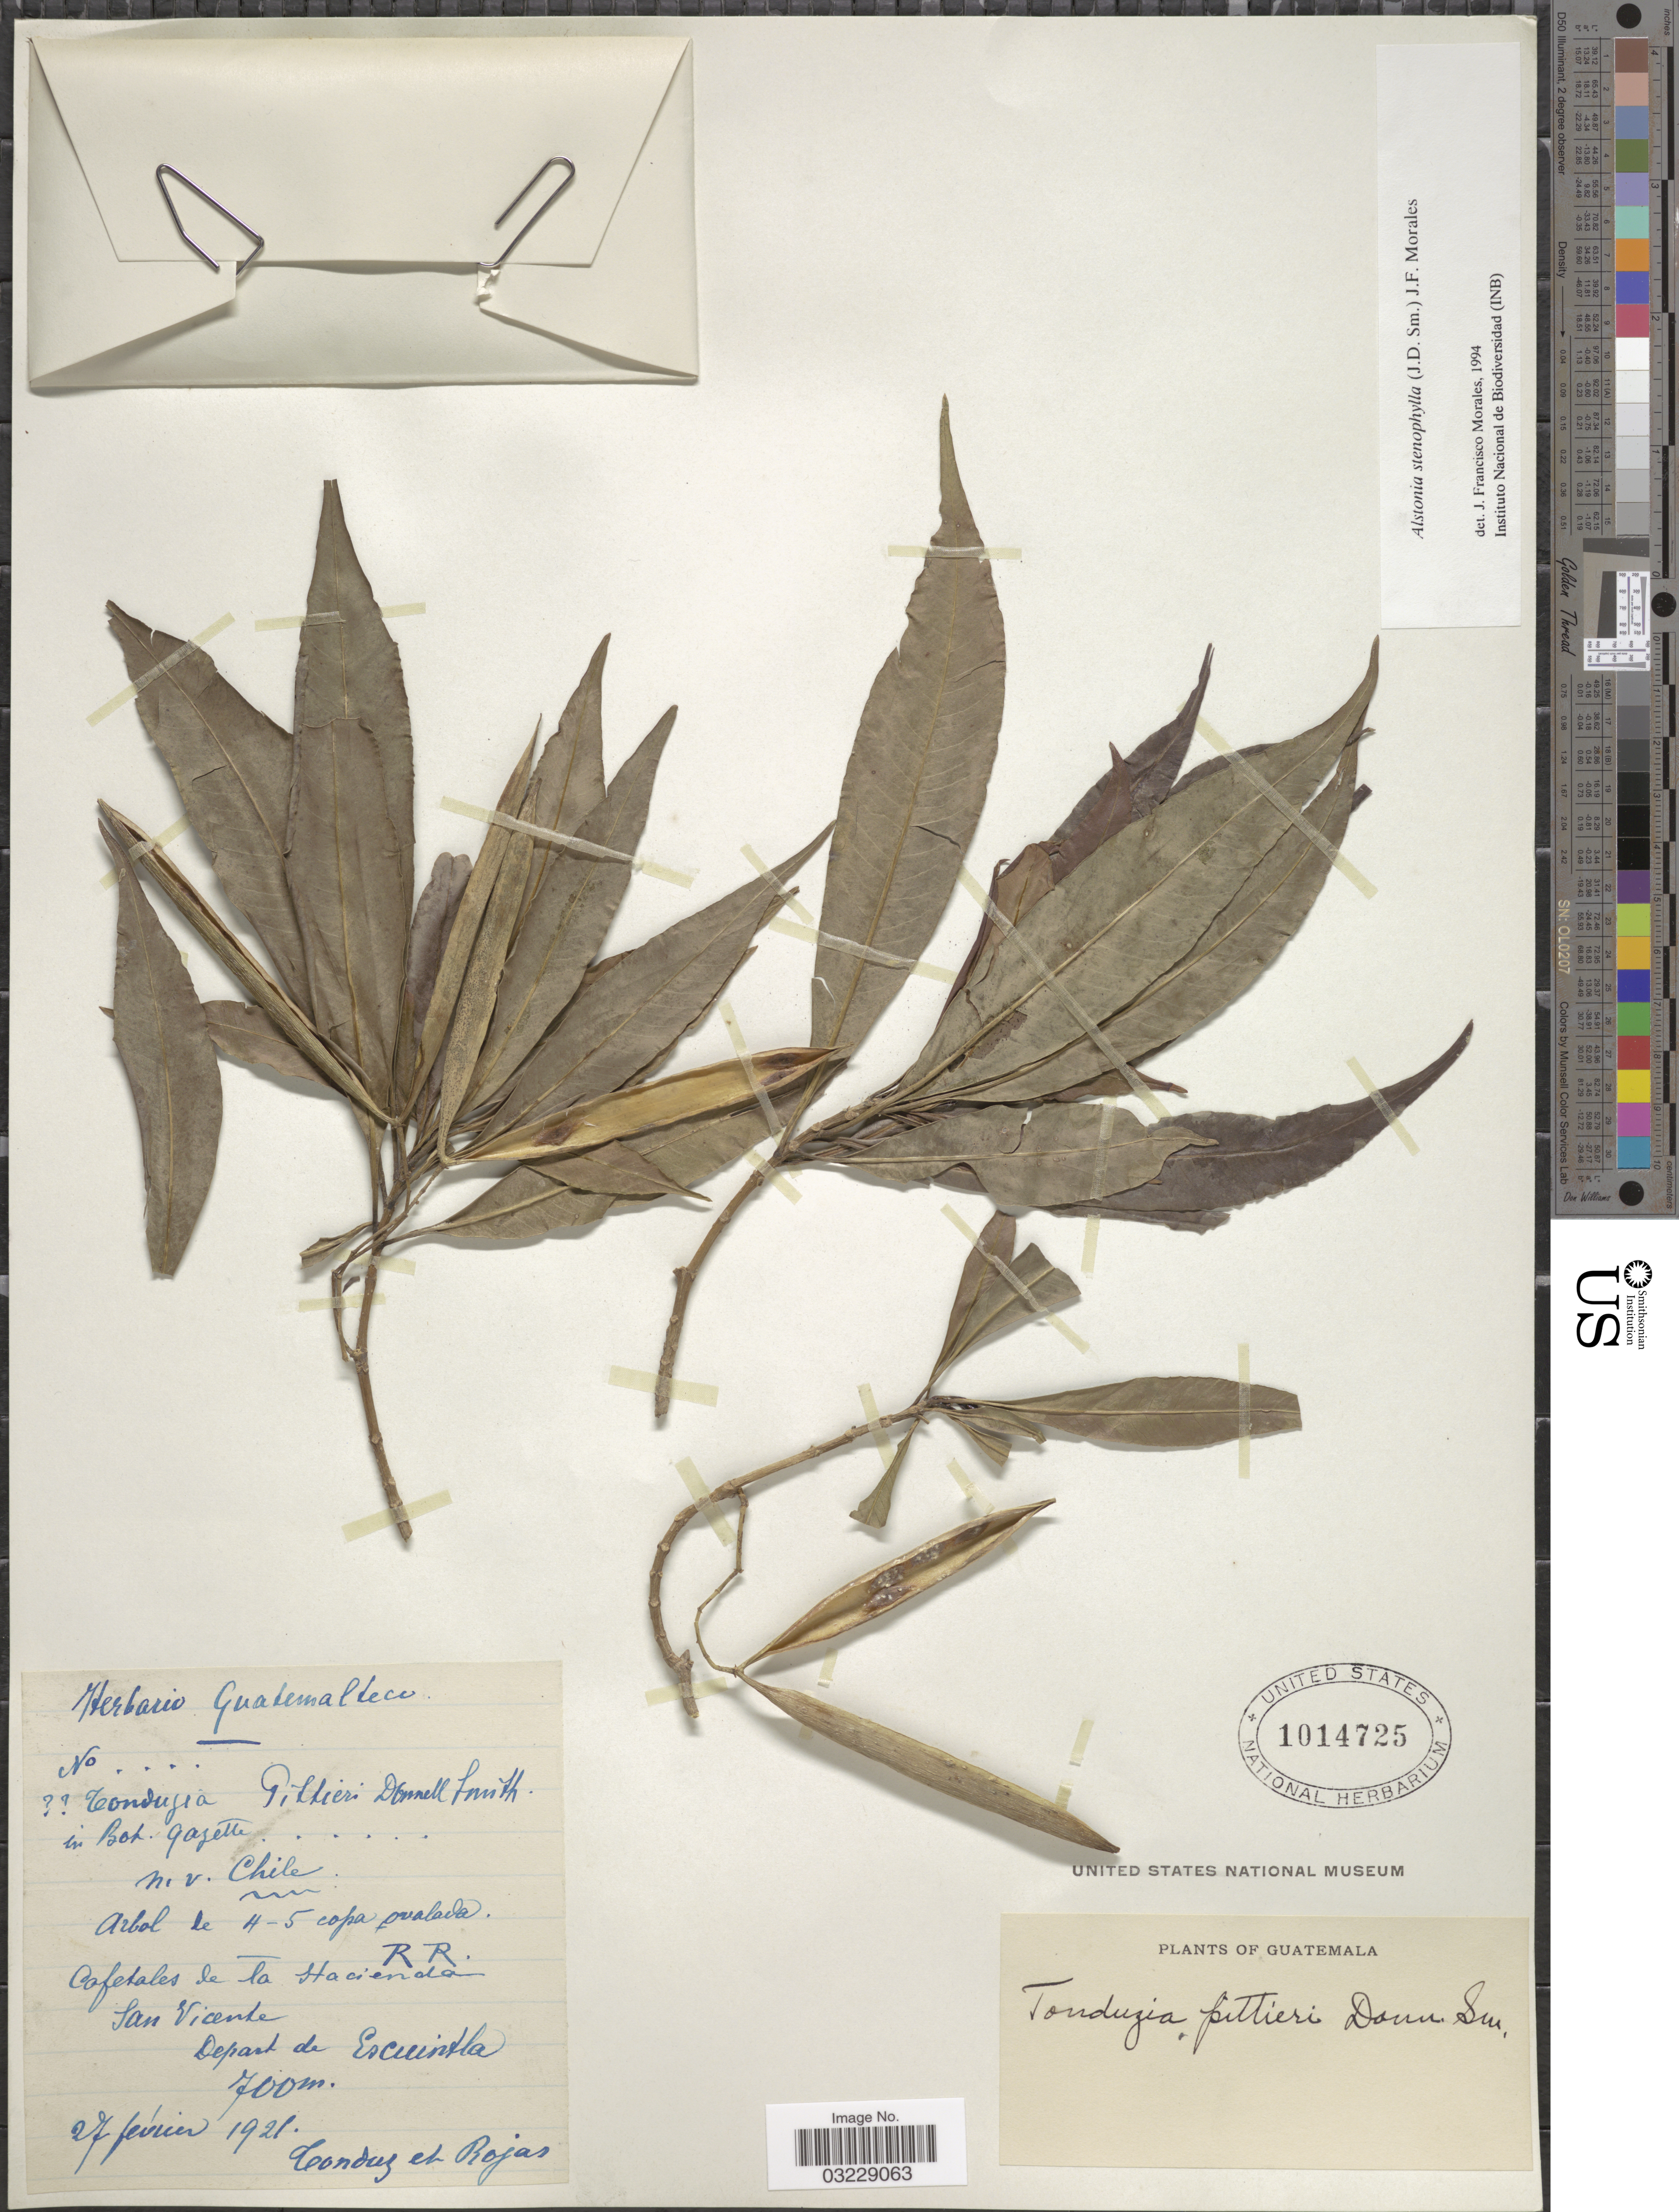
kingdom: Plantae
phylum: Tracheophyta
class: Magnoliopsida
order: Gentianales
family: Apocynaceae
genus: Alstonia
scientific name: Alstonia stenophylla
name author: Guillaumin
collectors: Tonduz & Rojas, --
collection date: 1921-02-27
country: Guatemala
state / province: Escuintla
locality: Cafetales de la Hacienda San Vicente. Depart. de Escuintla.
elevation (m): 700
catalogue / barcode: US 1014725